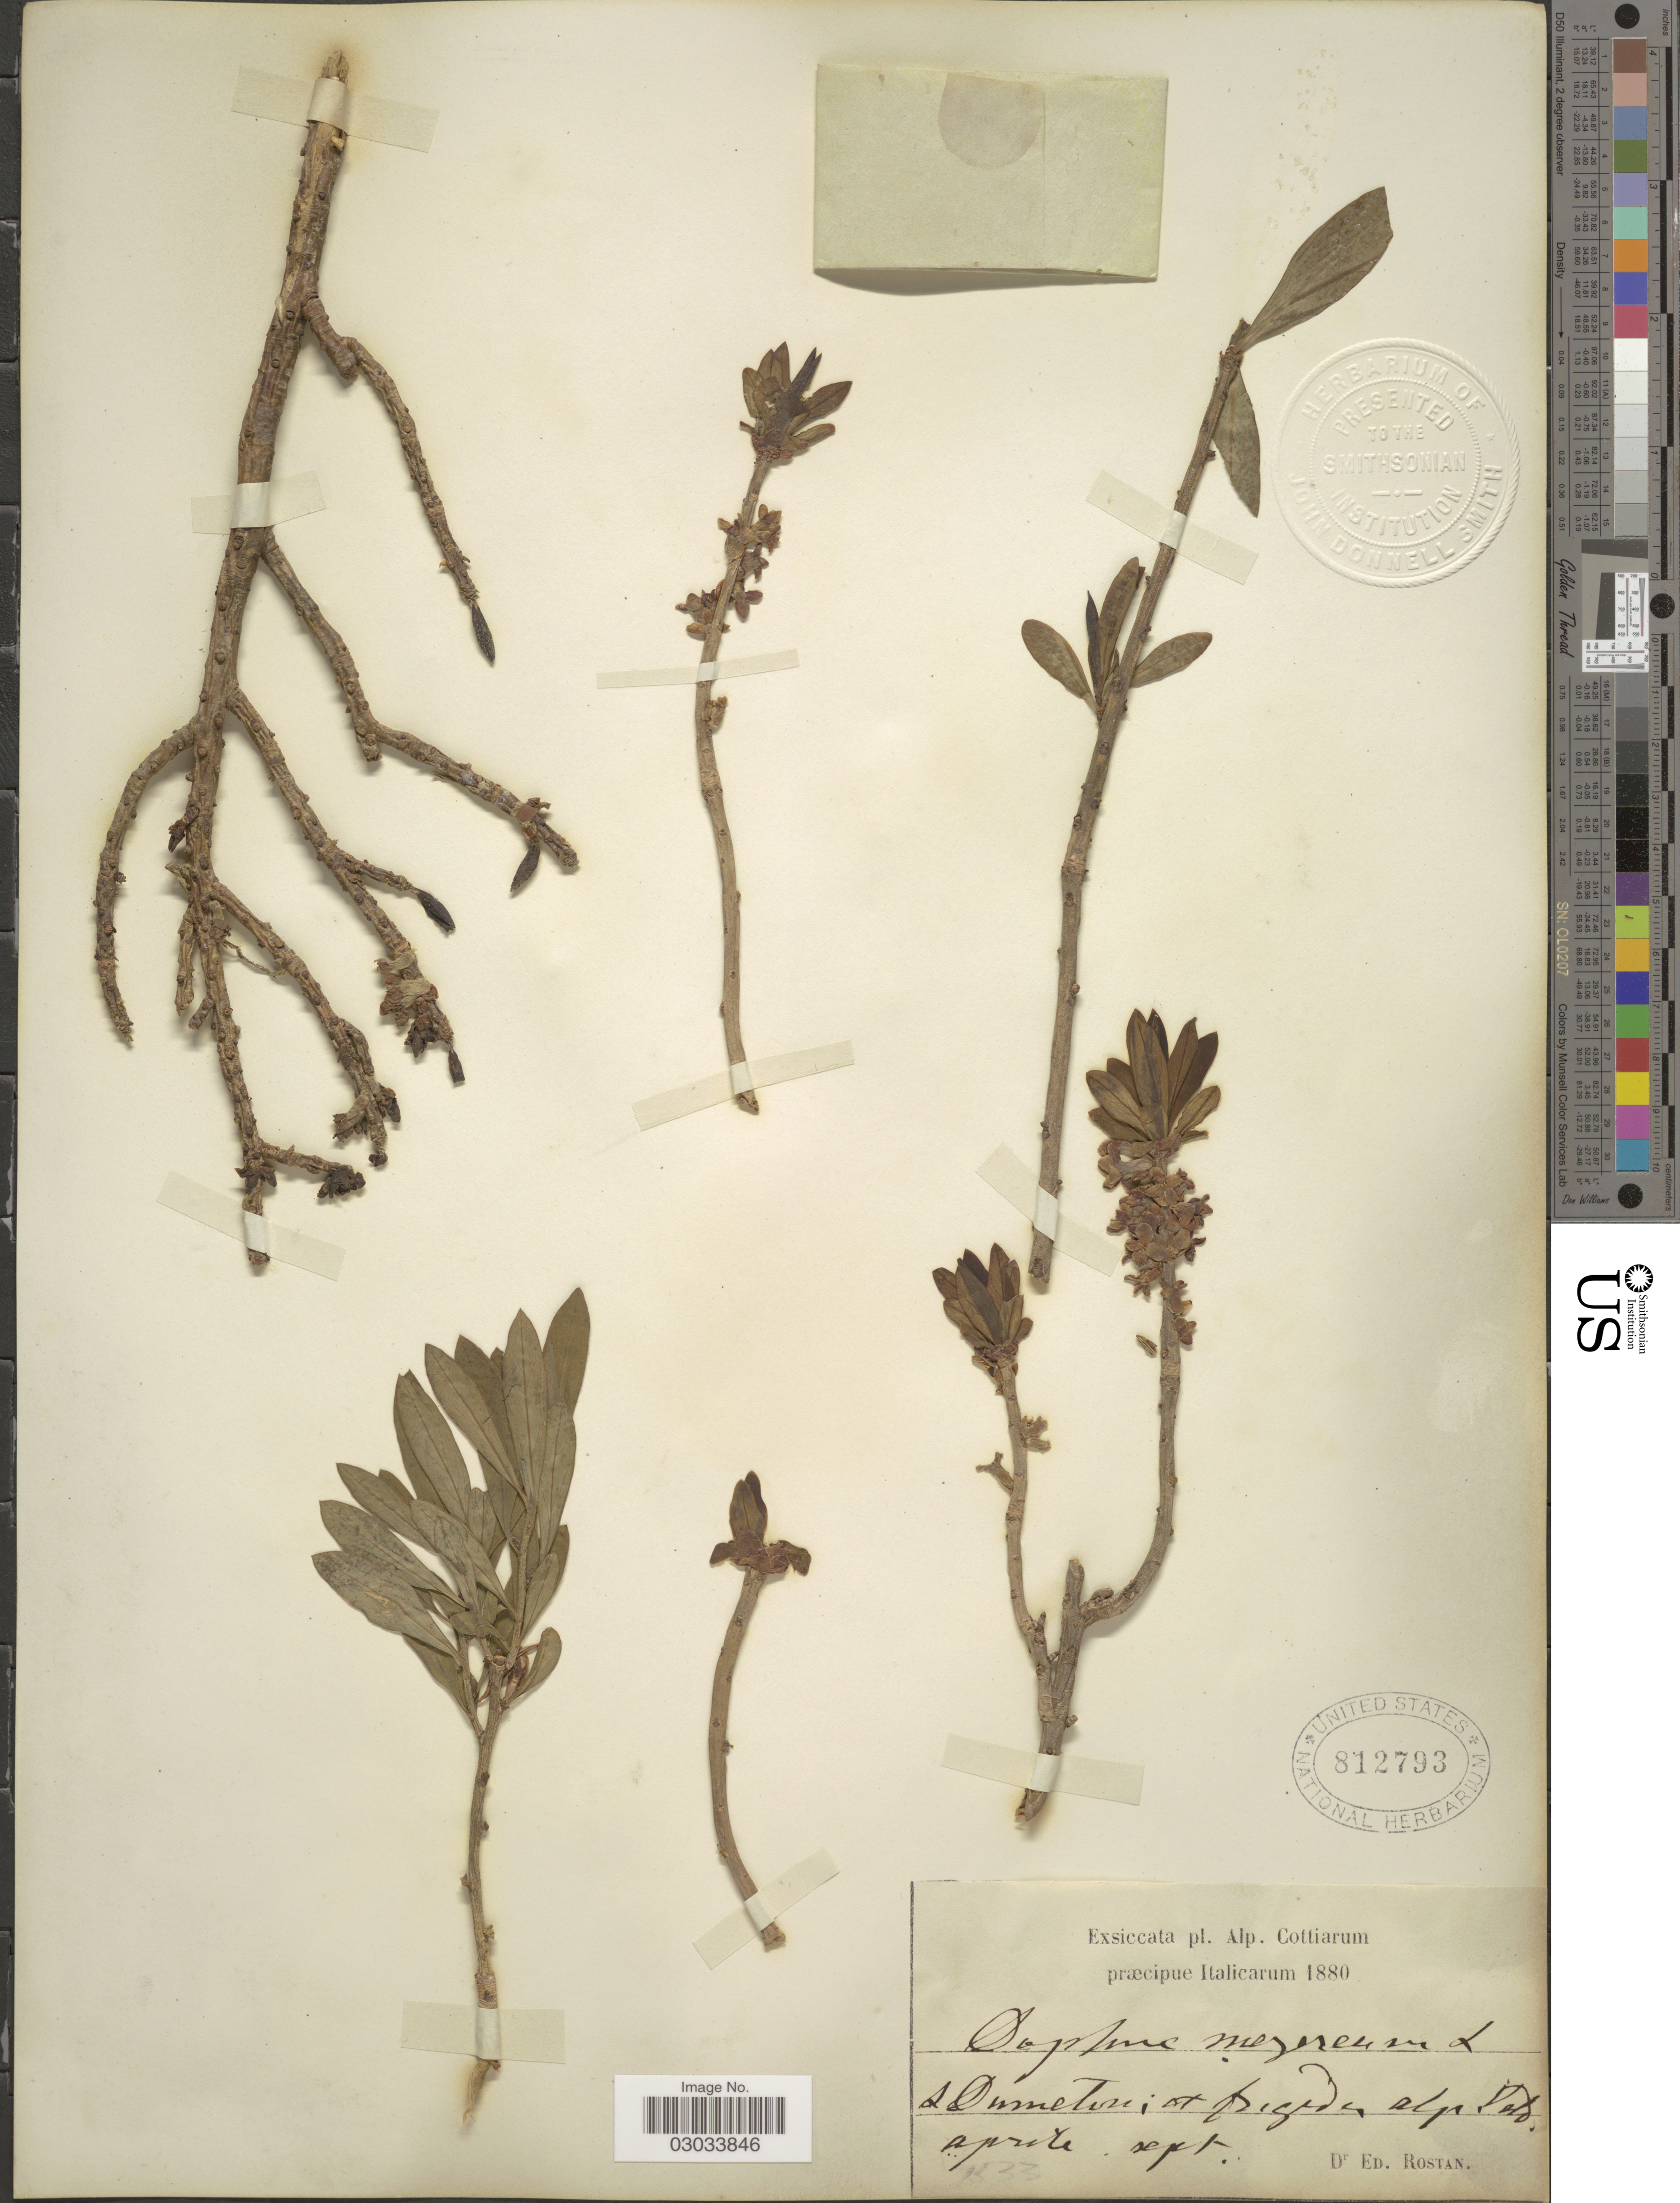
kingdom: Plantae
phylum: Tracheophyta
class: Magnoliopsida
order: Malvales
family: Thymelaeaceae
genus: Daphne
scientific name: Daphne mezereum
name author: L.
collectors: E. Rostan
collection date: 1880-04/1880-09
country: Italy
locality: S Dumeton; st frigeda alplado. [interpreted]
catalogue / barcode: US 812793